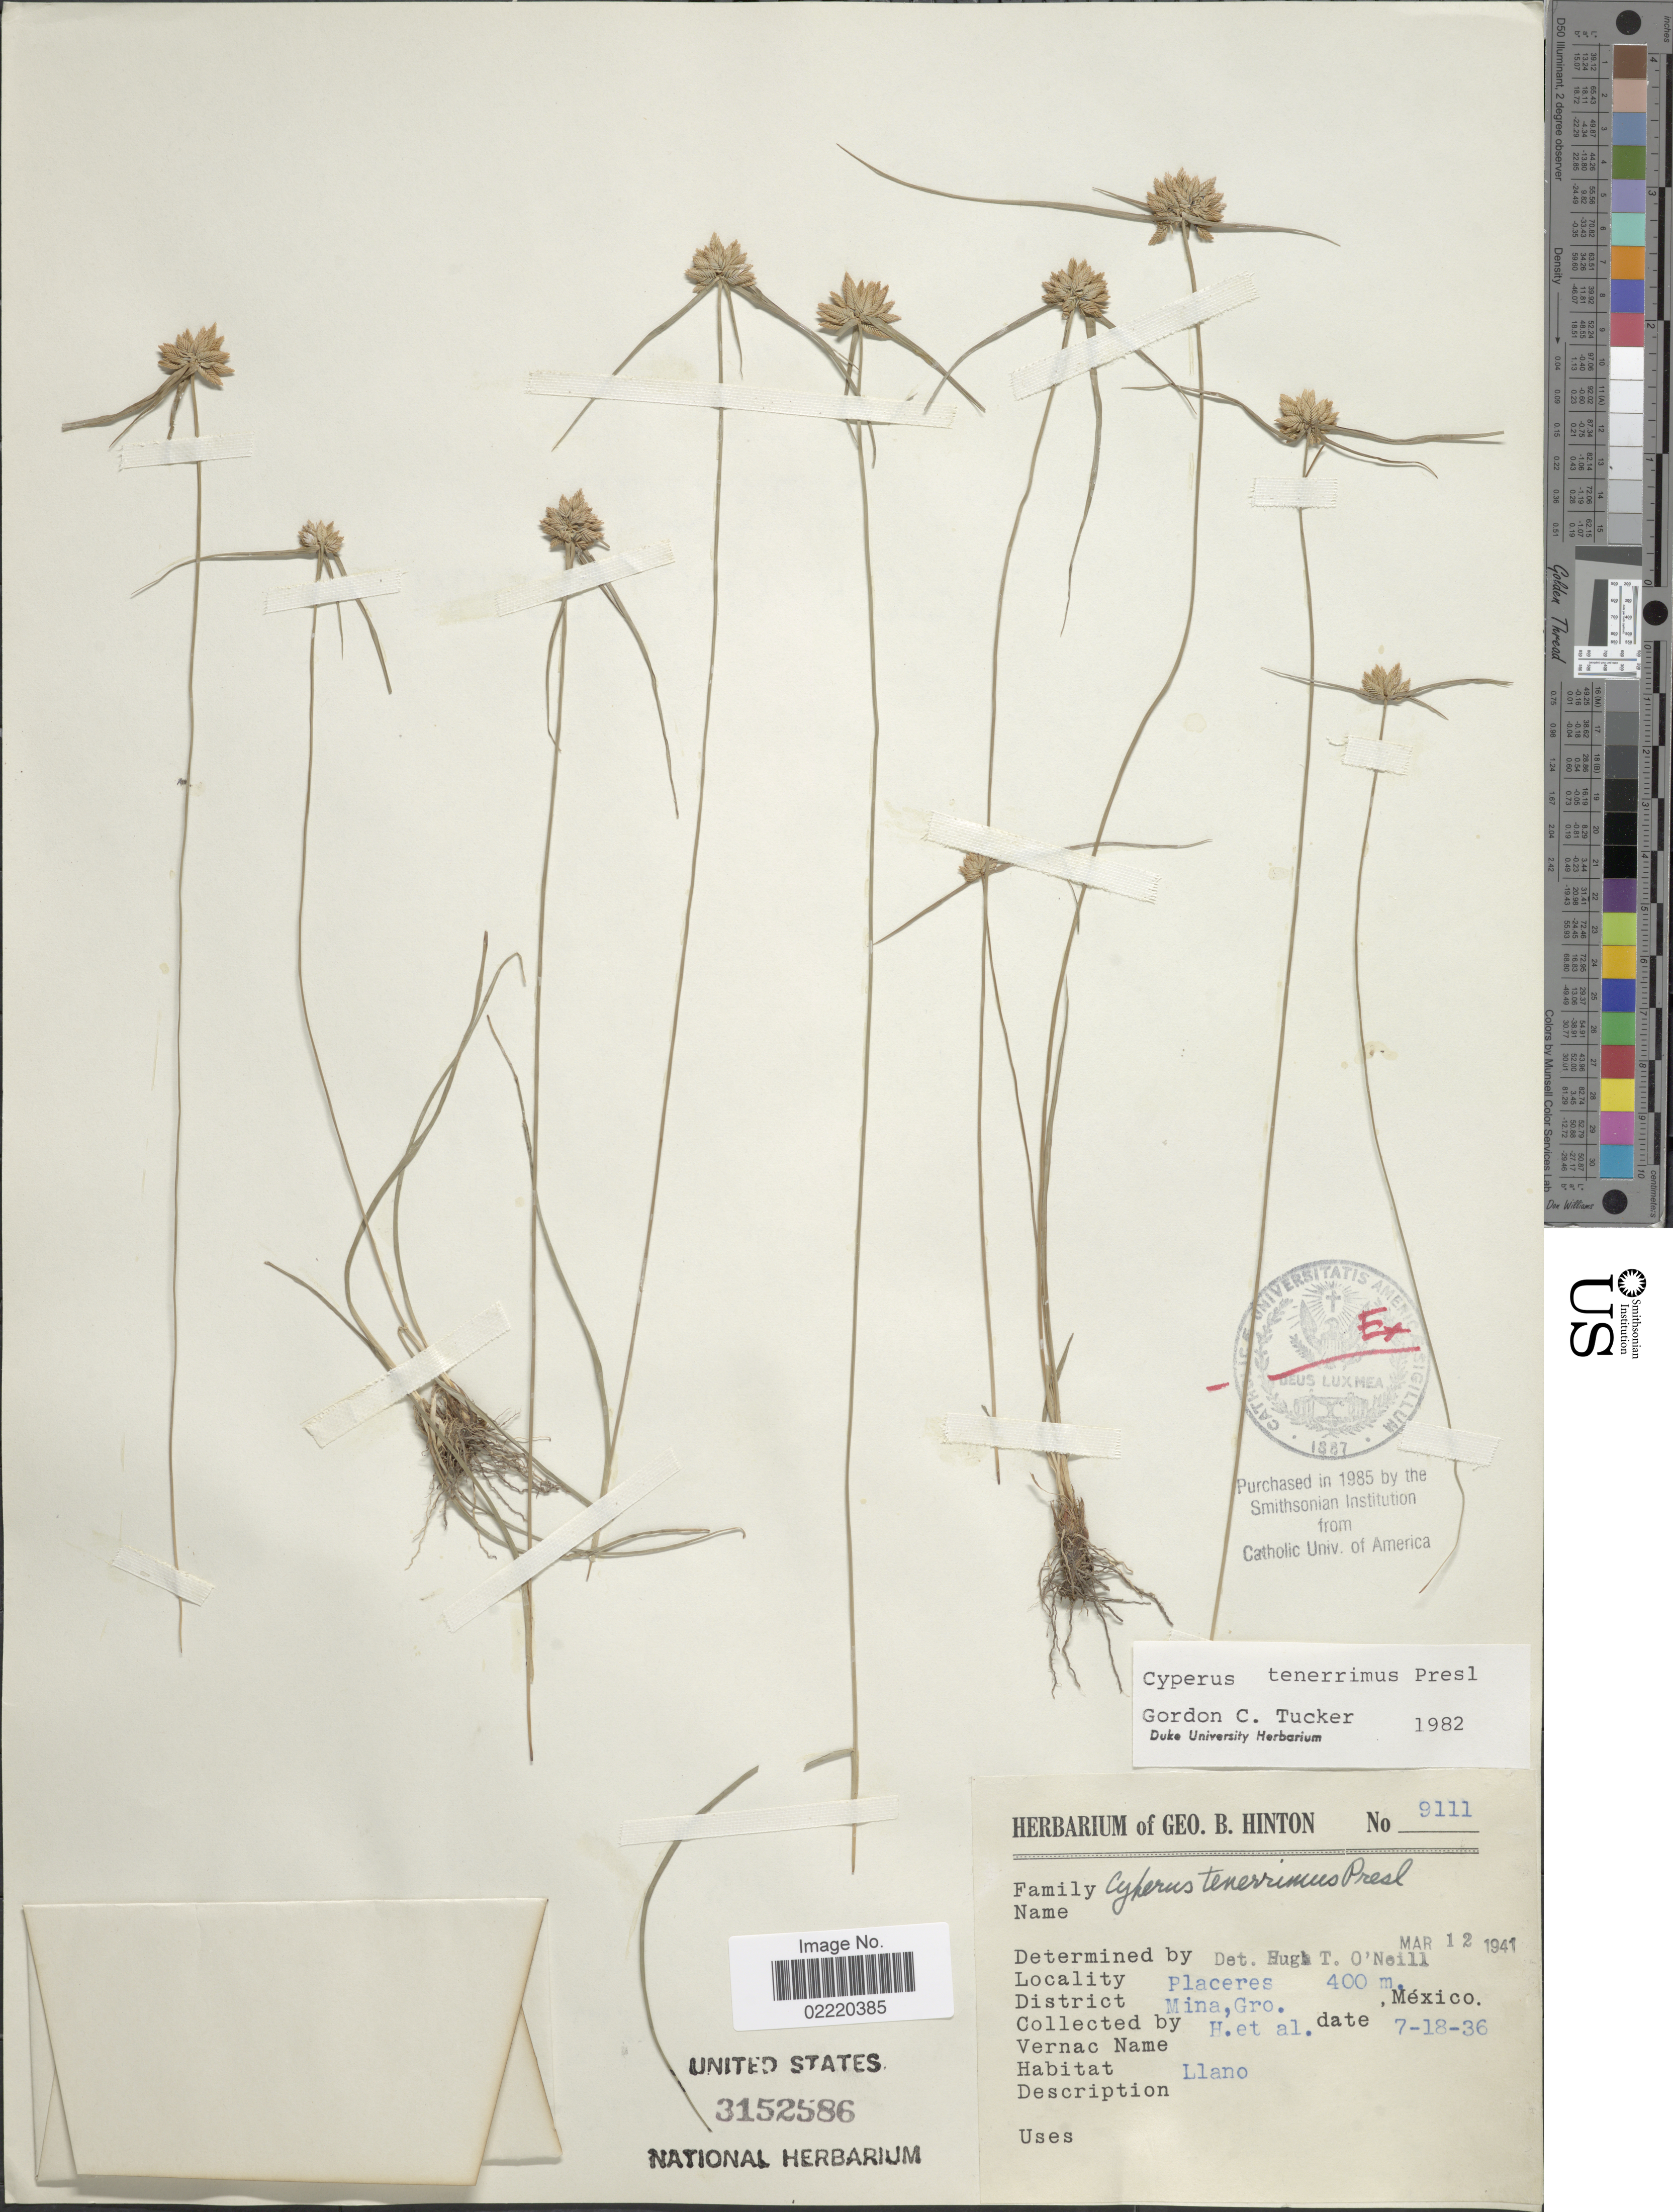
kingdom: Plantae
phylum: Tracheophyta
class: Liliopsida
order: Poales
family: Cyperaceae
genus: Cyperus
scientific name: Cyperus tenerrimus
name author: J. Presl & C. Presl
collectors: G. B. Hinton & et al.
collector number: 9111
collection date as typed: Transcribed d/m/y: 18/7/36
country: Mexico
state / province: Guerrero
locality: Placeres, District Mina, Gro.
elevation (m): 400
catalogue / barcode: US 3152586